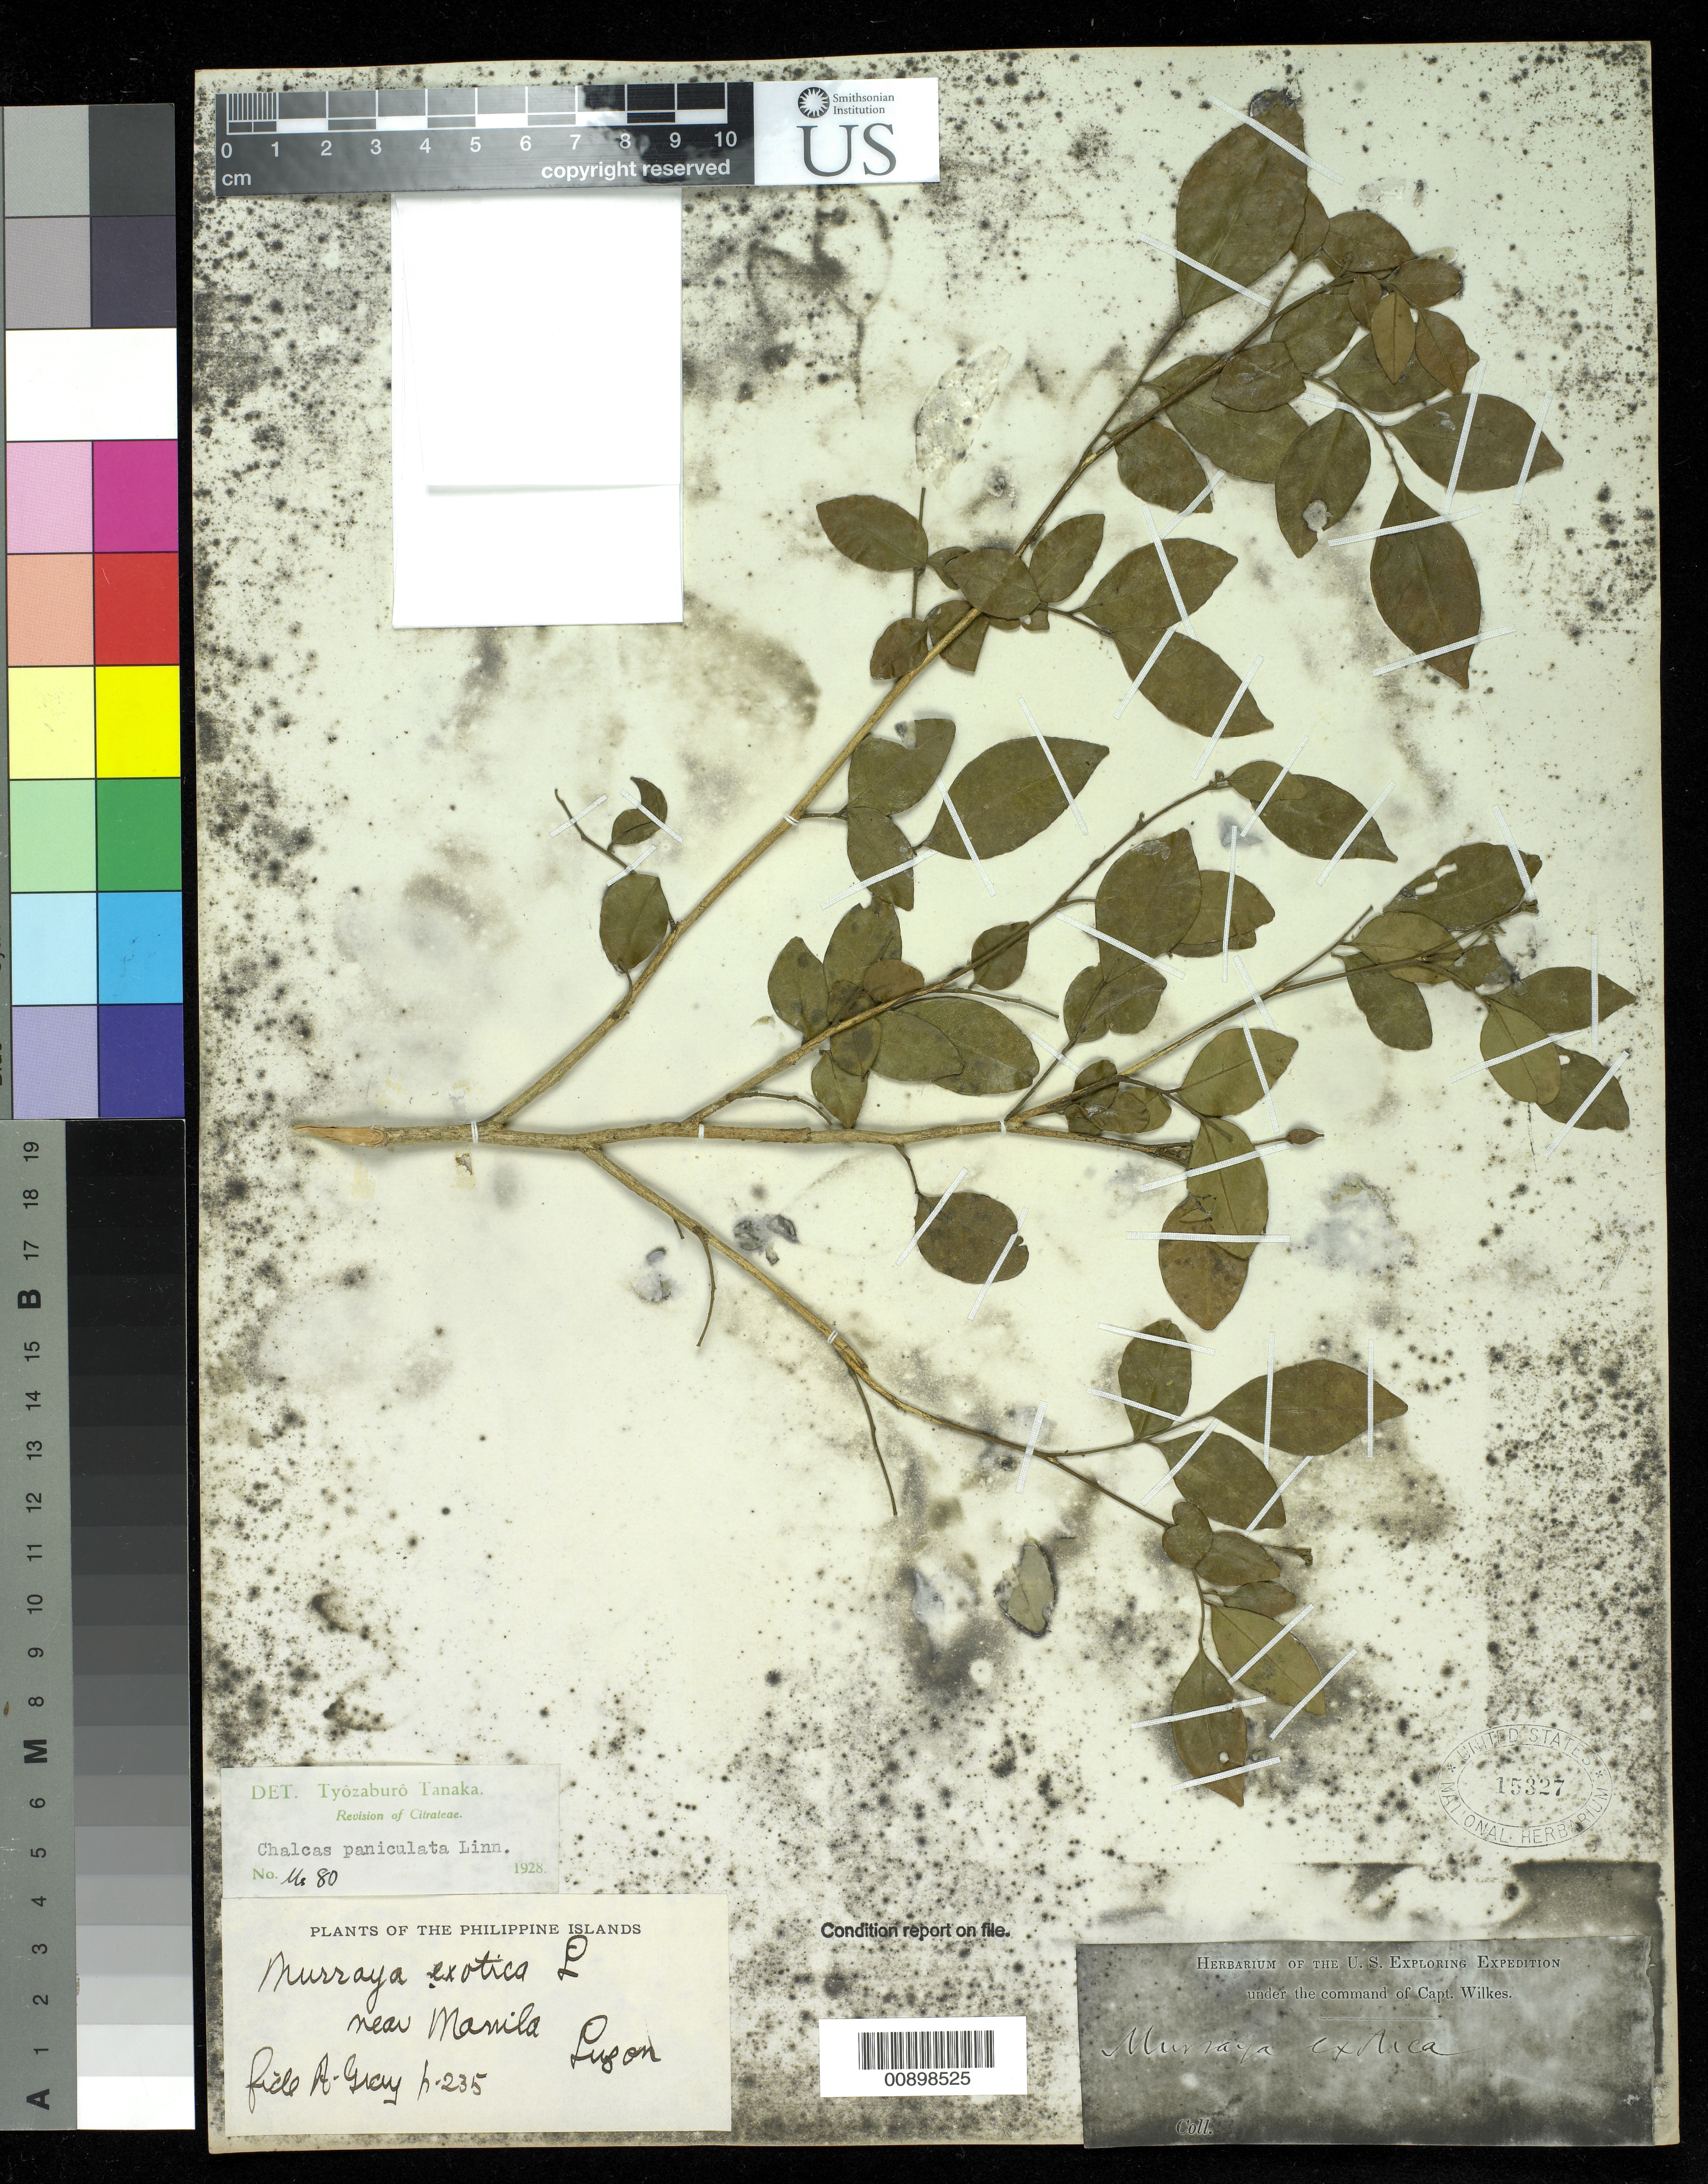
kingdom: Plantae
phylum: Tracheophyta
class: Magnoliopsida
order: Sapindales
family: Rutaceae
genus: Murraya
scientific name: Murraya paniculata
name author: (L.) Jack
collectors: Wilkes Explor. Exped.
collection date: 1838/1842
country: Philippines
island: Luzon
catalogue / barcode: US 15327